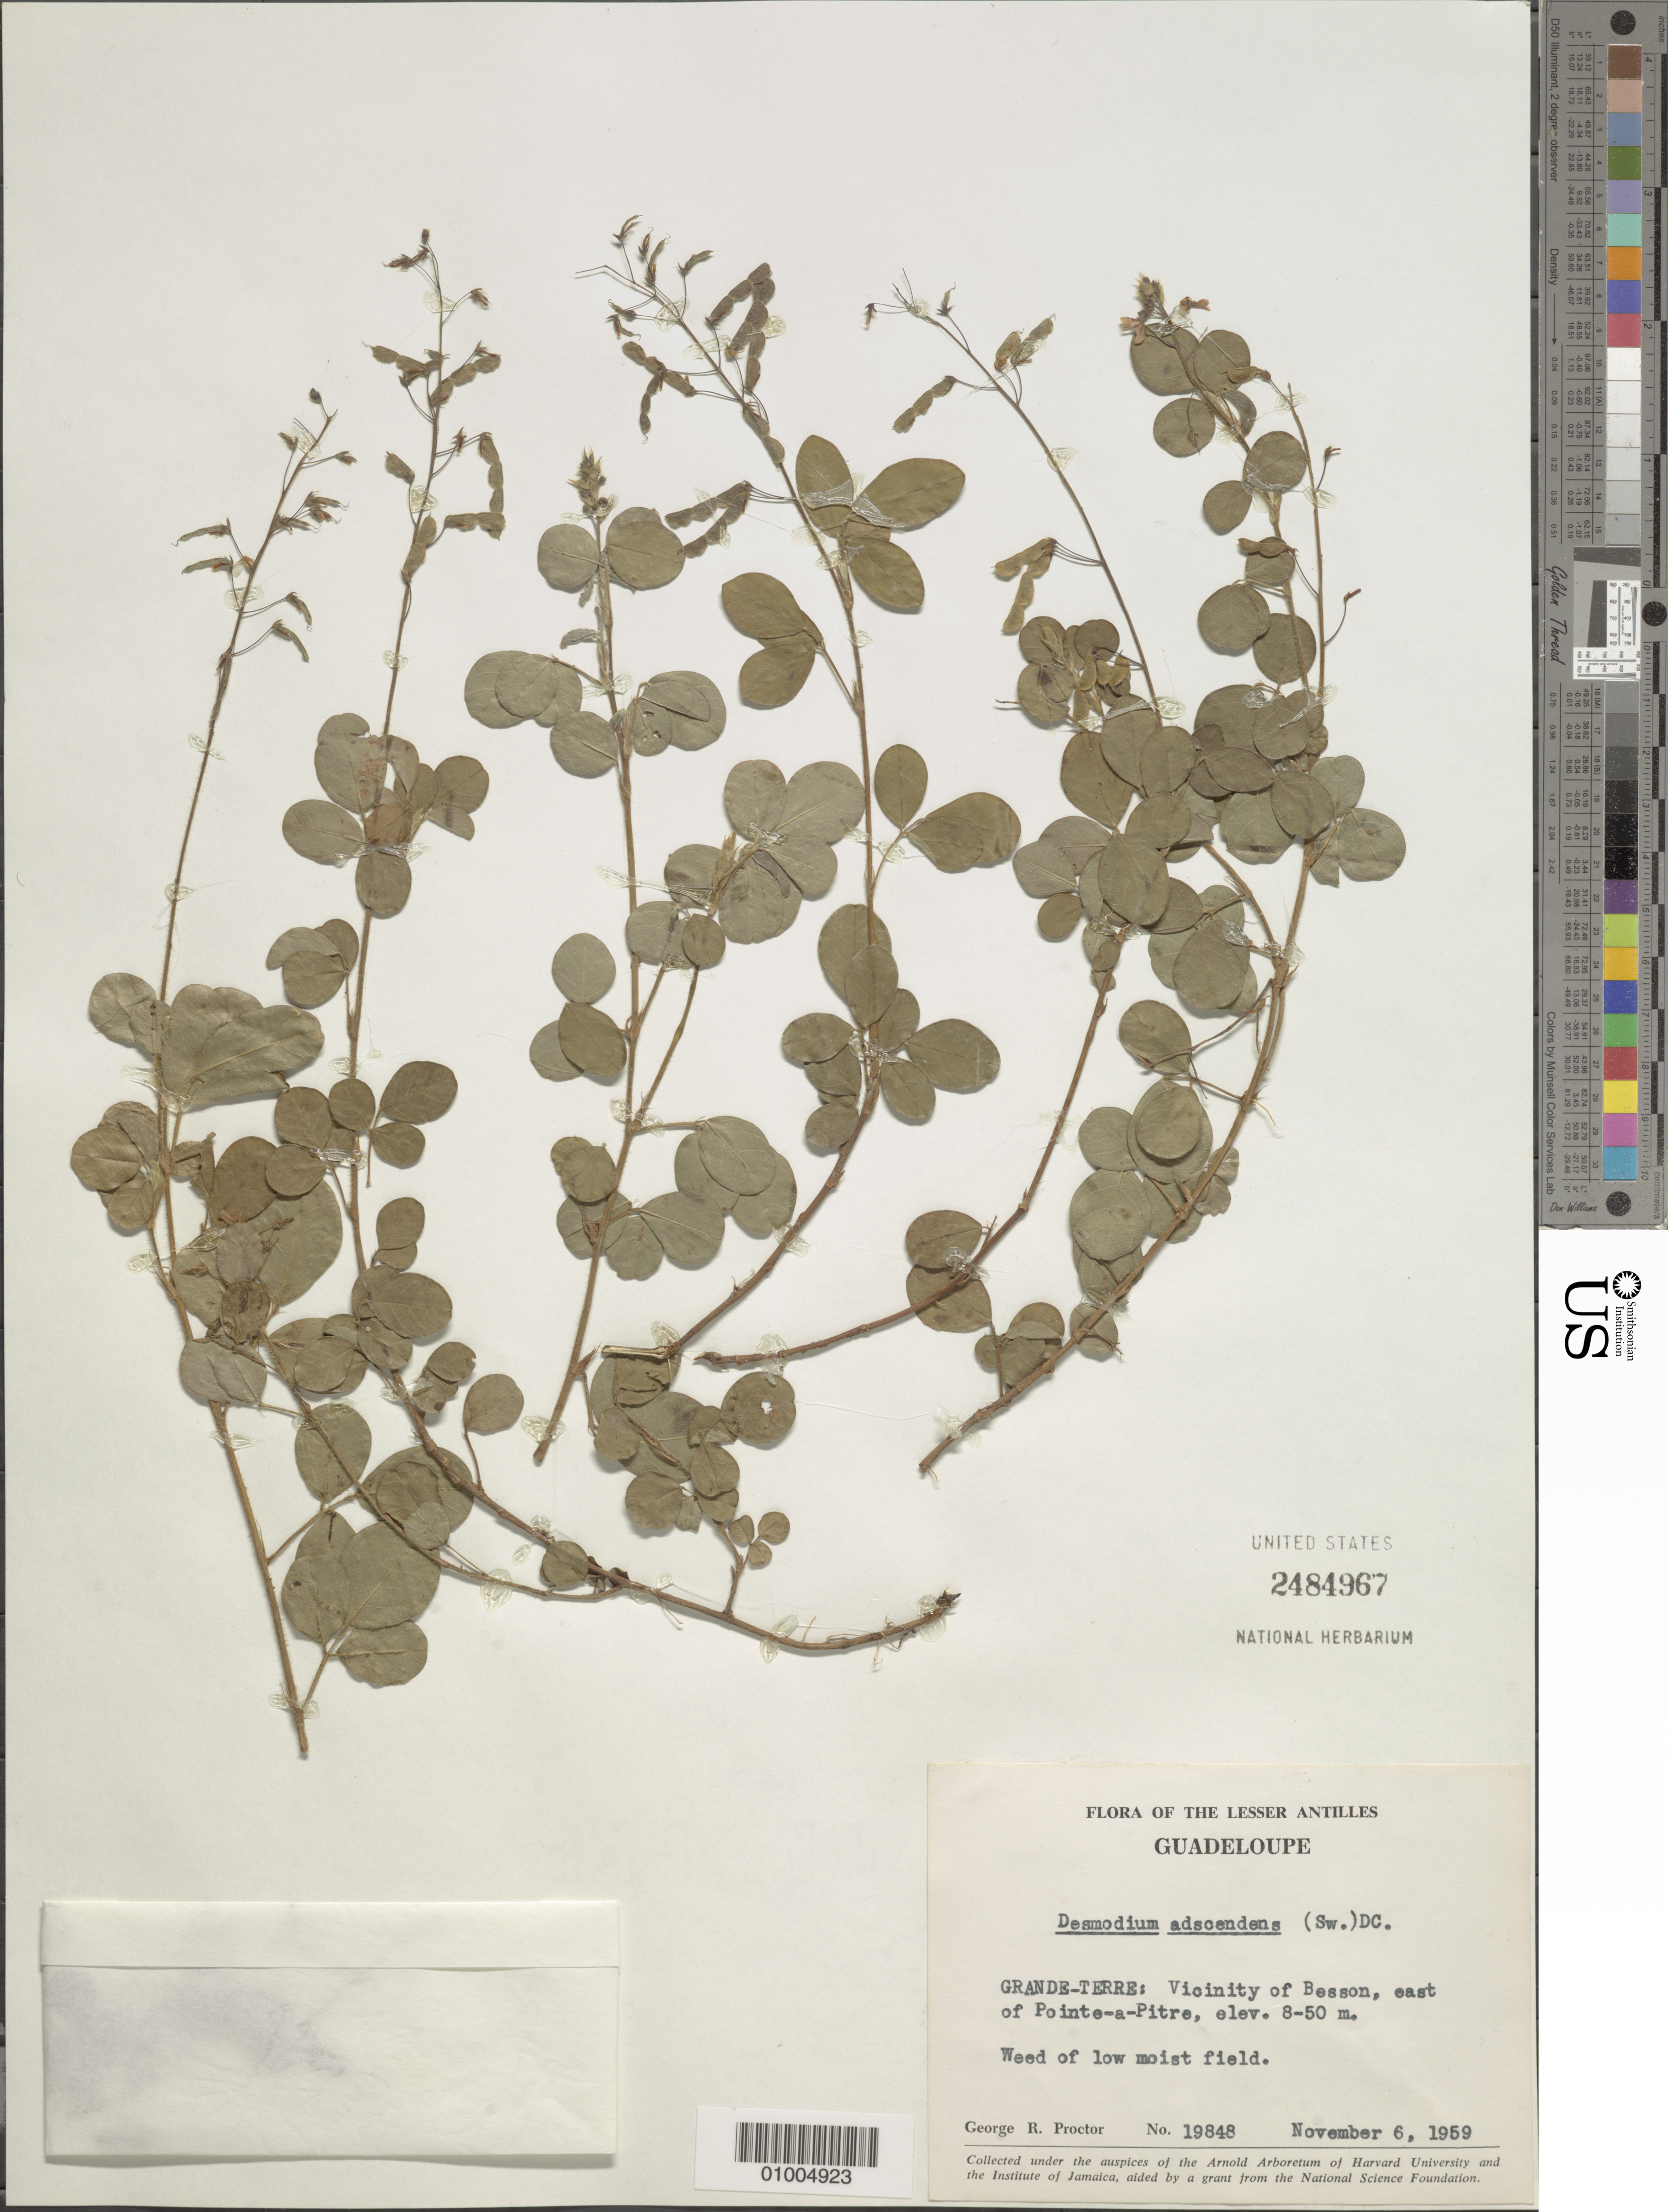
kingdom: Plantae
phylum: Tracheophyta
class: Magnoliopsida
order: Fabales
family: Fabaceae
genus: Grona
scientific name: Grona adscendens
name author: (Sw.) H. Ohashi & K. Ohashi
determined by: Strong, Mark T., (BOT), Smithsonian Institution - National Museum of Natural History (UNITED STATES)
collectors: G. R. Proctor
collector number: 19848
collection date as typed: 06 Nov 1959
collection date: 1959-11-06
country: Guadeloupe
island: Basse Terre [Guadeloupe]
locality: Grande-Terre:Vicinityof Besson, E. of Pointe-a-Pitre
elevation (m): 8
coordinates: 0 N, 0 E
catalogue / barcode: US 2484967